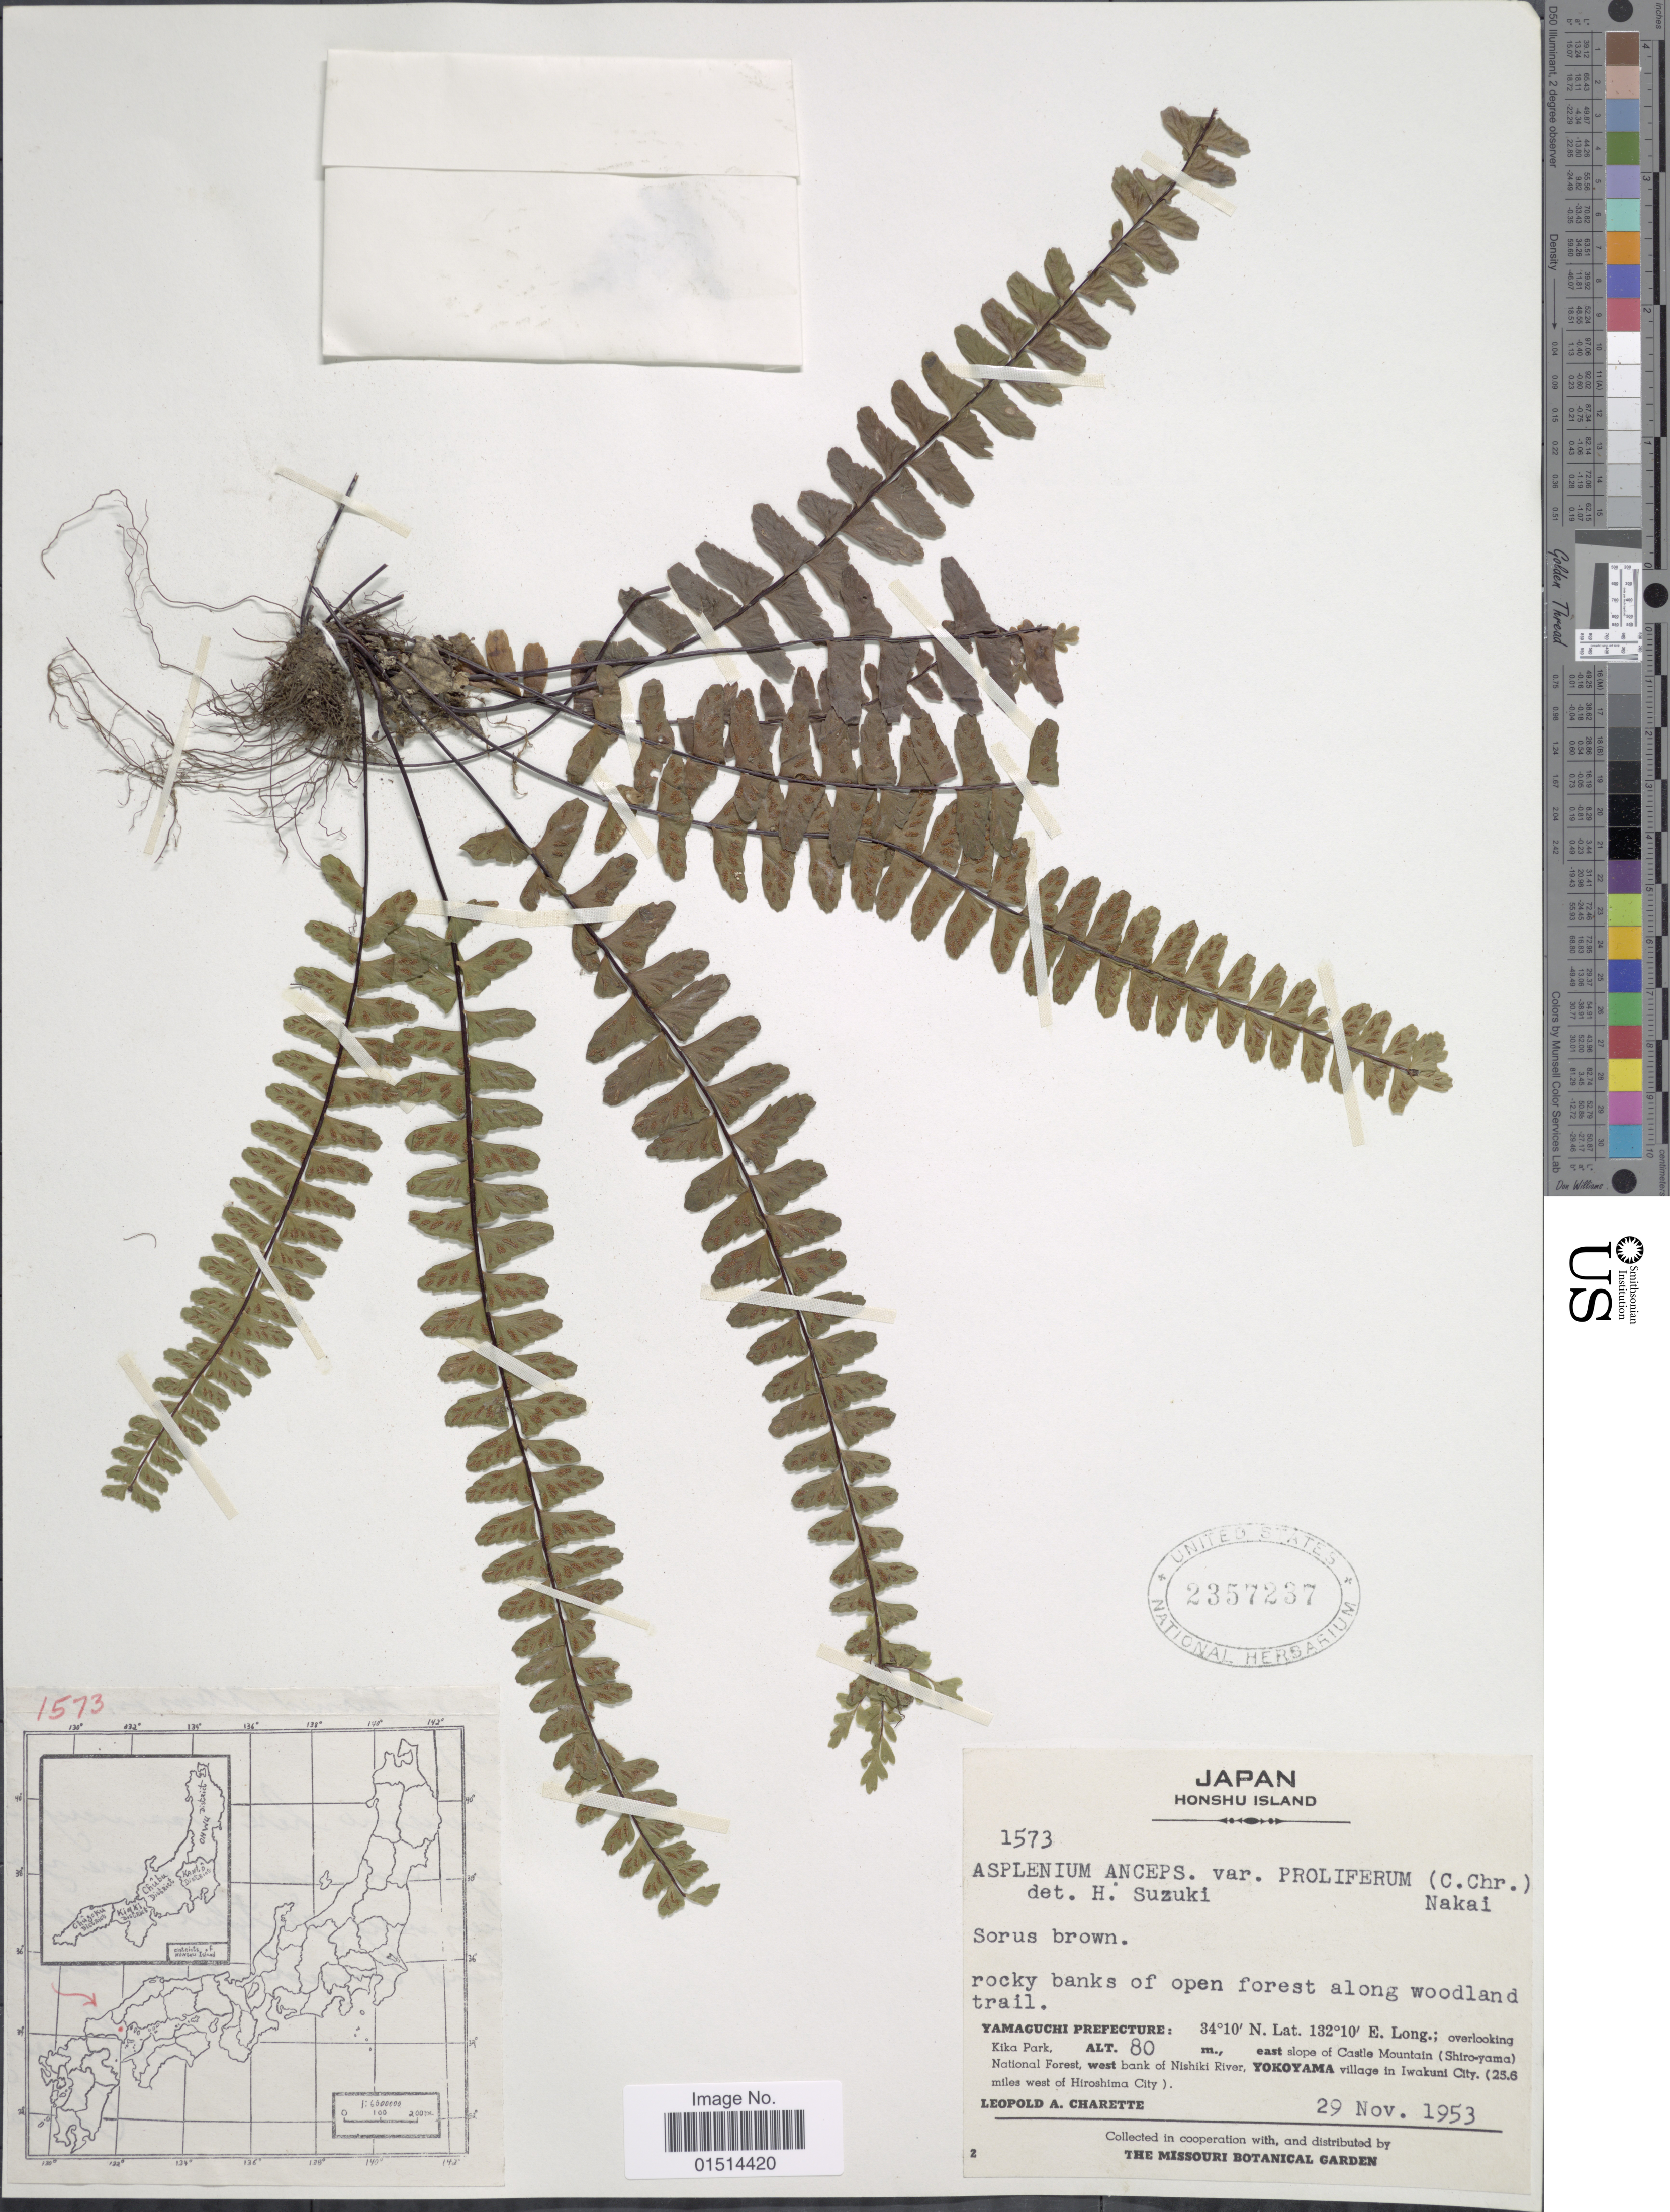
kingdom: Plantae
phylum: Tracheophyta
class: Polypodiopsida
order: Polypodiales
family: Pteridaceae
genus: Hemionitis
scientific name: Hemionitis anceps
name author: (Lowe) Hook. & Grev.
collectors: L. A. Charette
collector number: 1573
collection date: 1953-11-29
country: Japan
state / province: Yamaguti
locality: Honshu Island, Yamaguchi Prefecture: overlooking Kika Park, east slope of Castle Mountain (shiro-yama) National Forest, west blank of Nishiki River, Yokoyama village in Iwakuni City, (25.6 miles west of Hiroshima City)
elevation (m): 80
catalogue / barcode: US 2357237